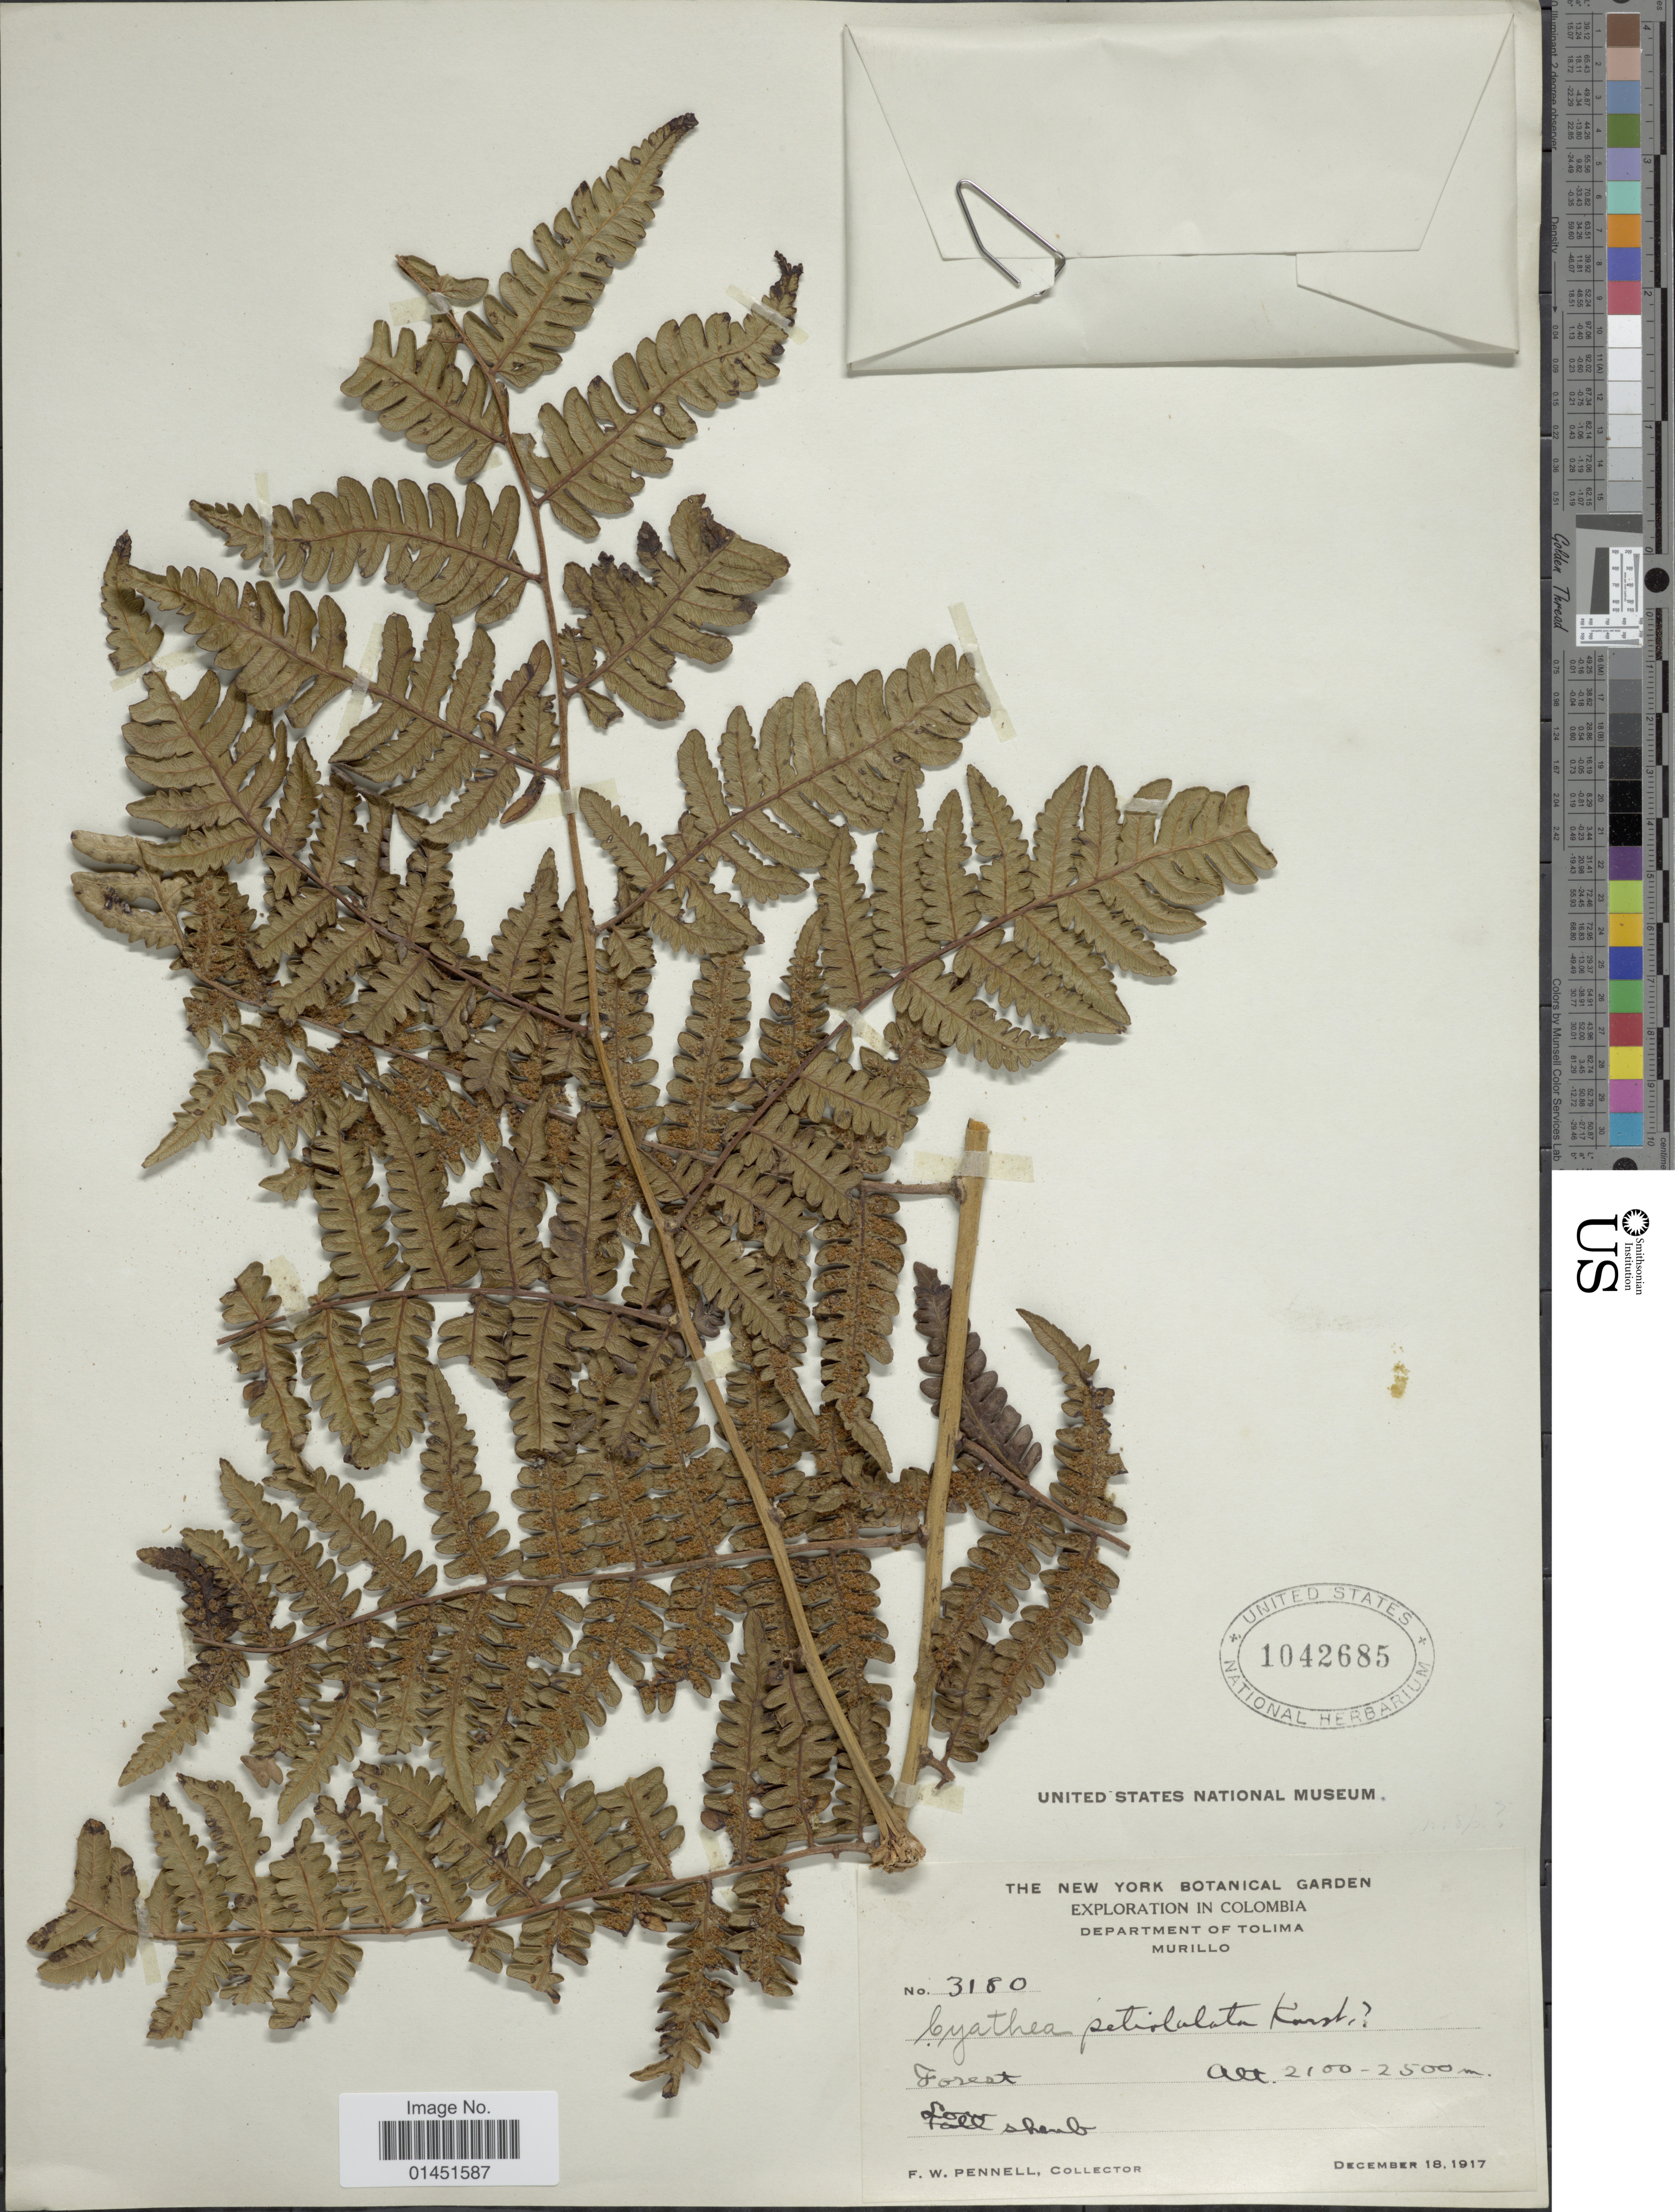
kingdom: Plantae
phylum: Tracheophyta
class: Polypodiopsida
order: Cyatheales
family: Cyatheaceae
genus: Cyathea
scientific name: Cyathea divergens var. divergens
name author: Kunze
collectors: F. W. Pennell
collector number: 3180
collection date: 1917-12-18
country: Colombia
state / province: Tolima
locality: Murillo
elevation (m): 2100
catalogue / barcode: US 1042685